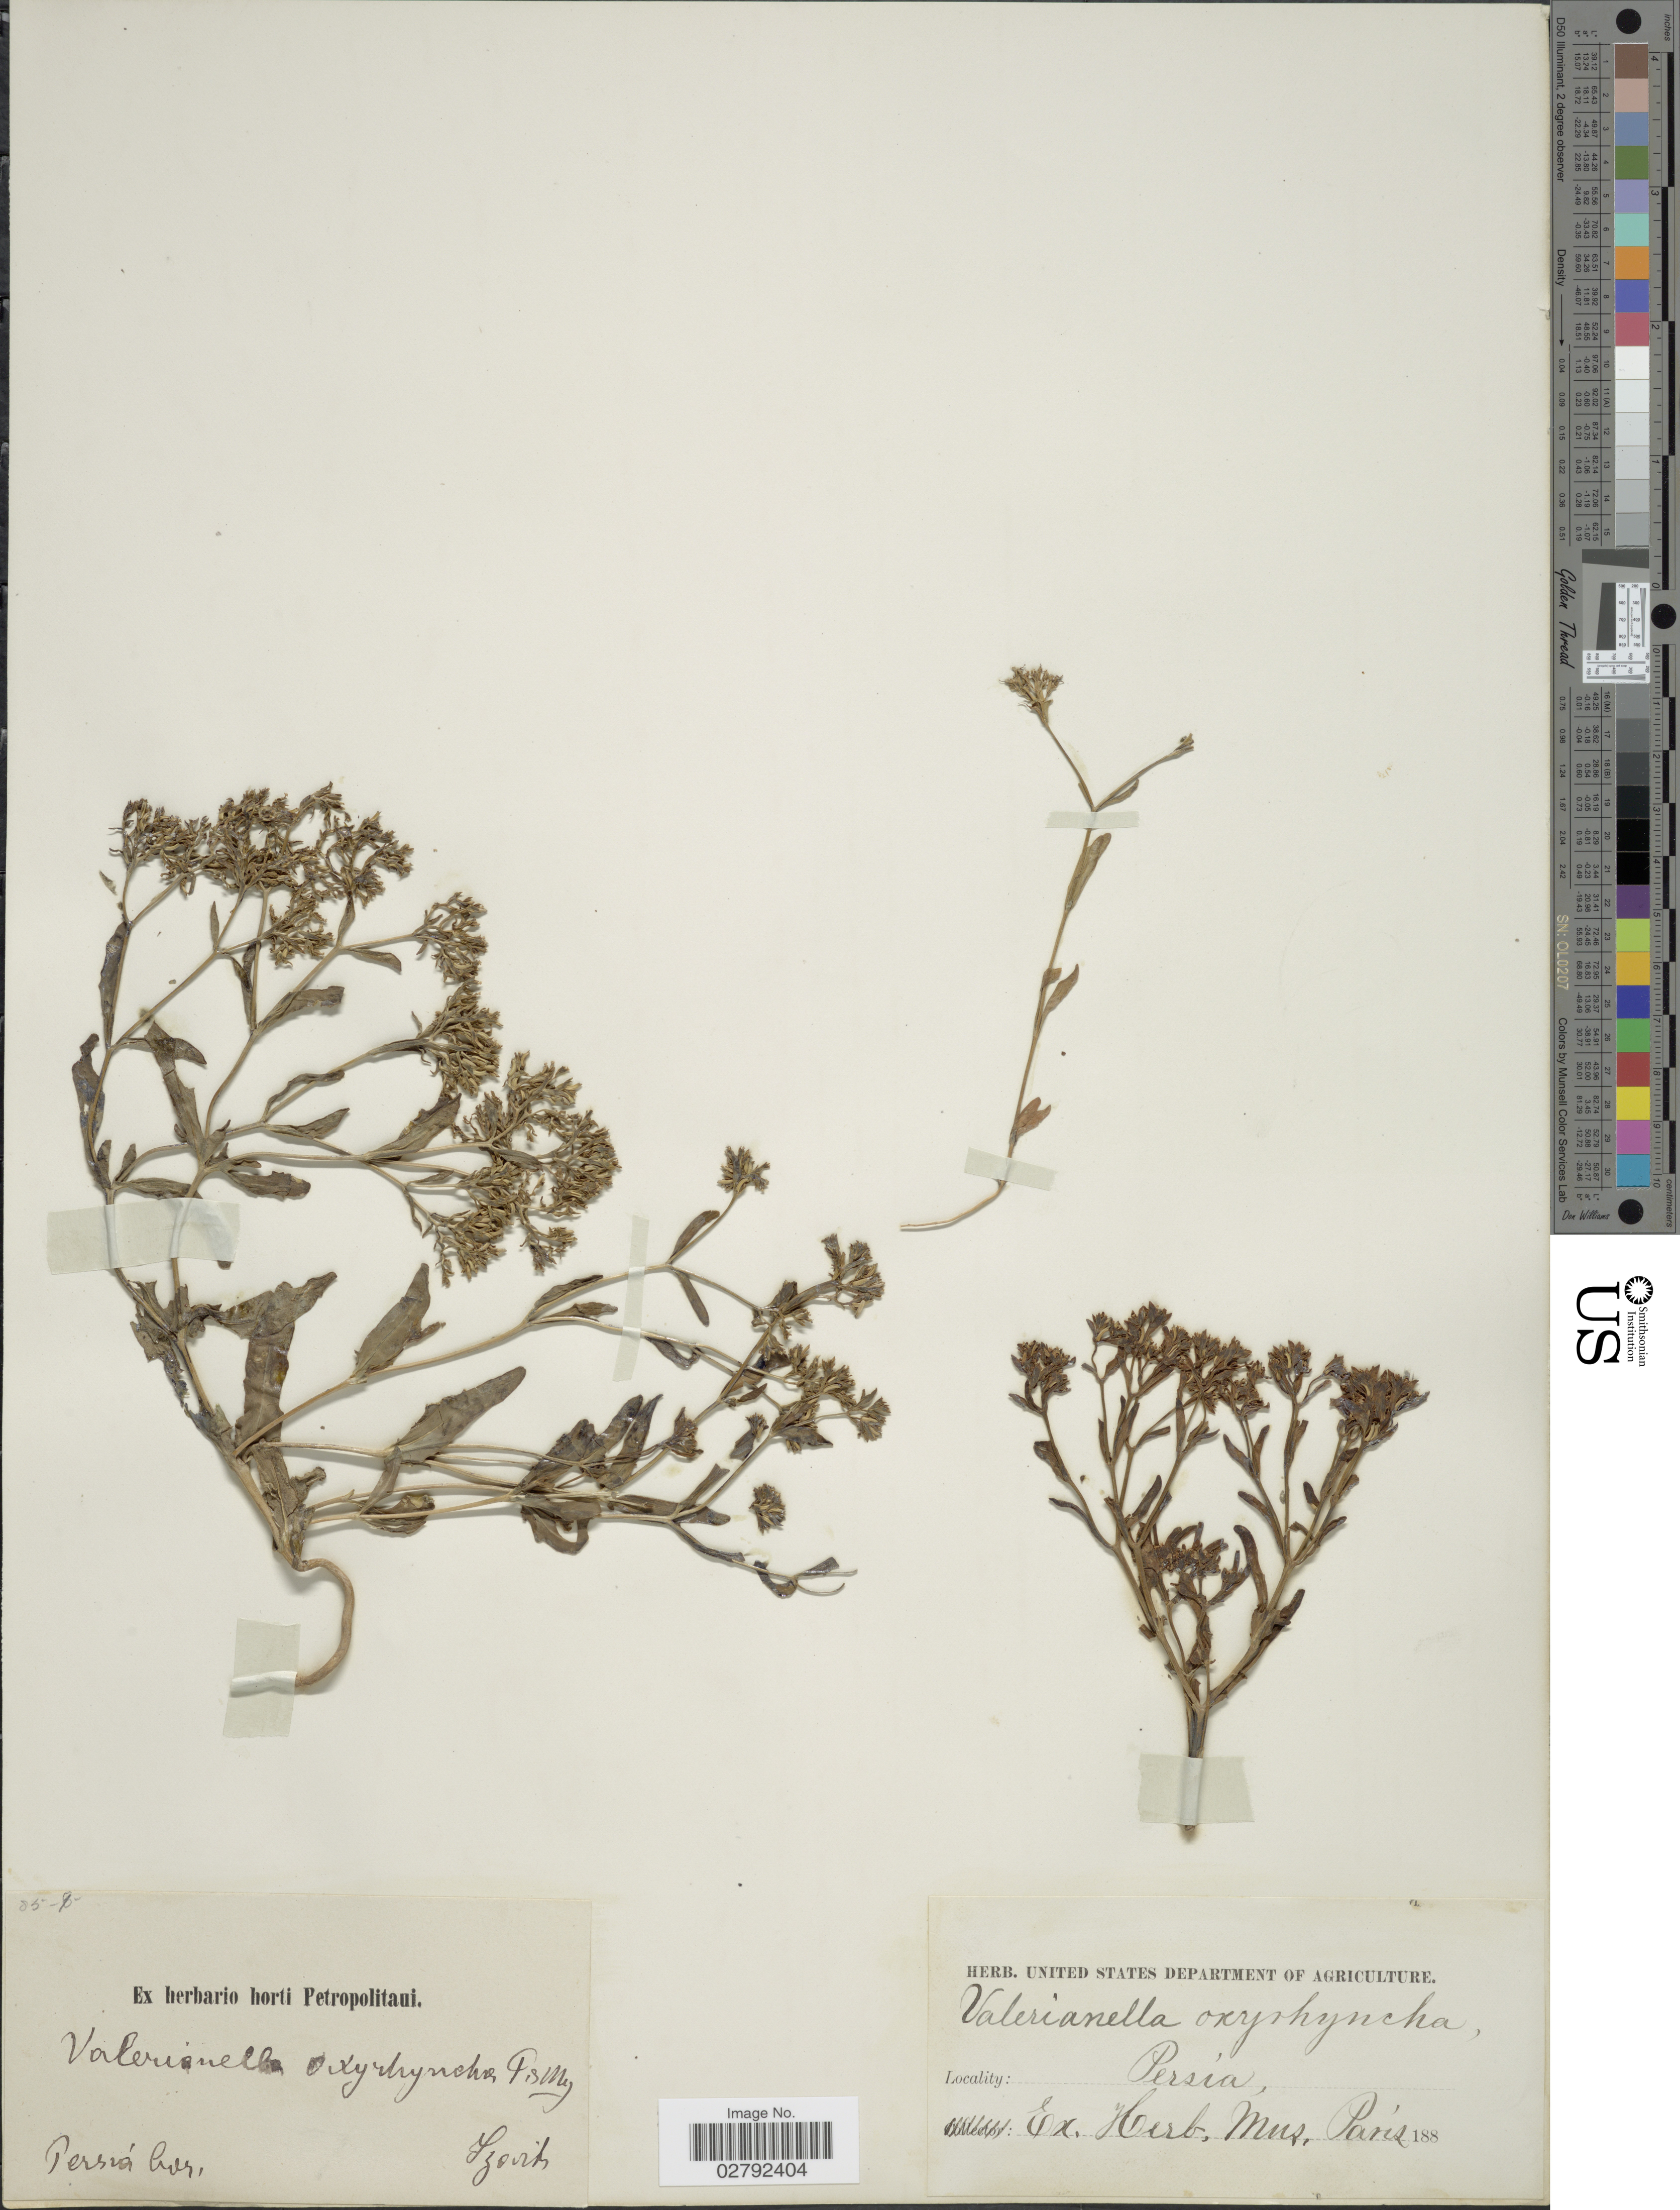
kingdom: Plantae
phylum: Tracheophyta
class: Magnoliopsida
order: Dipsacales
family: Caprifoliaceae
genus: Valerianella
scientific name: Valerianella oxyrhyncha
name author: Fisch. & C.A. Mey.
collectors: Szovits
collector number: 85-9*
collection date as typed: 188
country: Iran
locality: Persia bor. [interpreted]